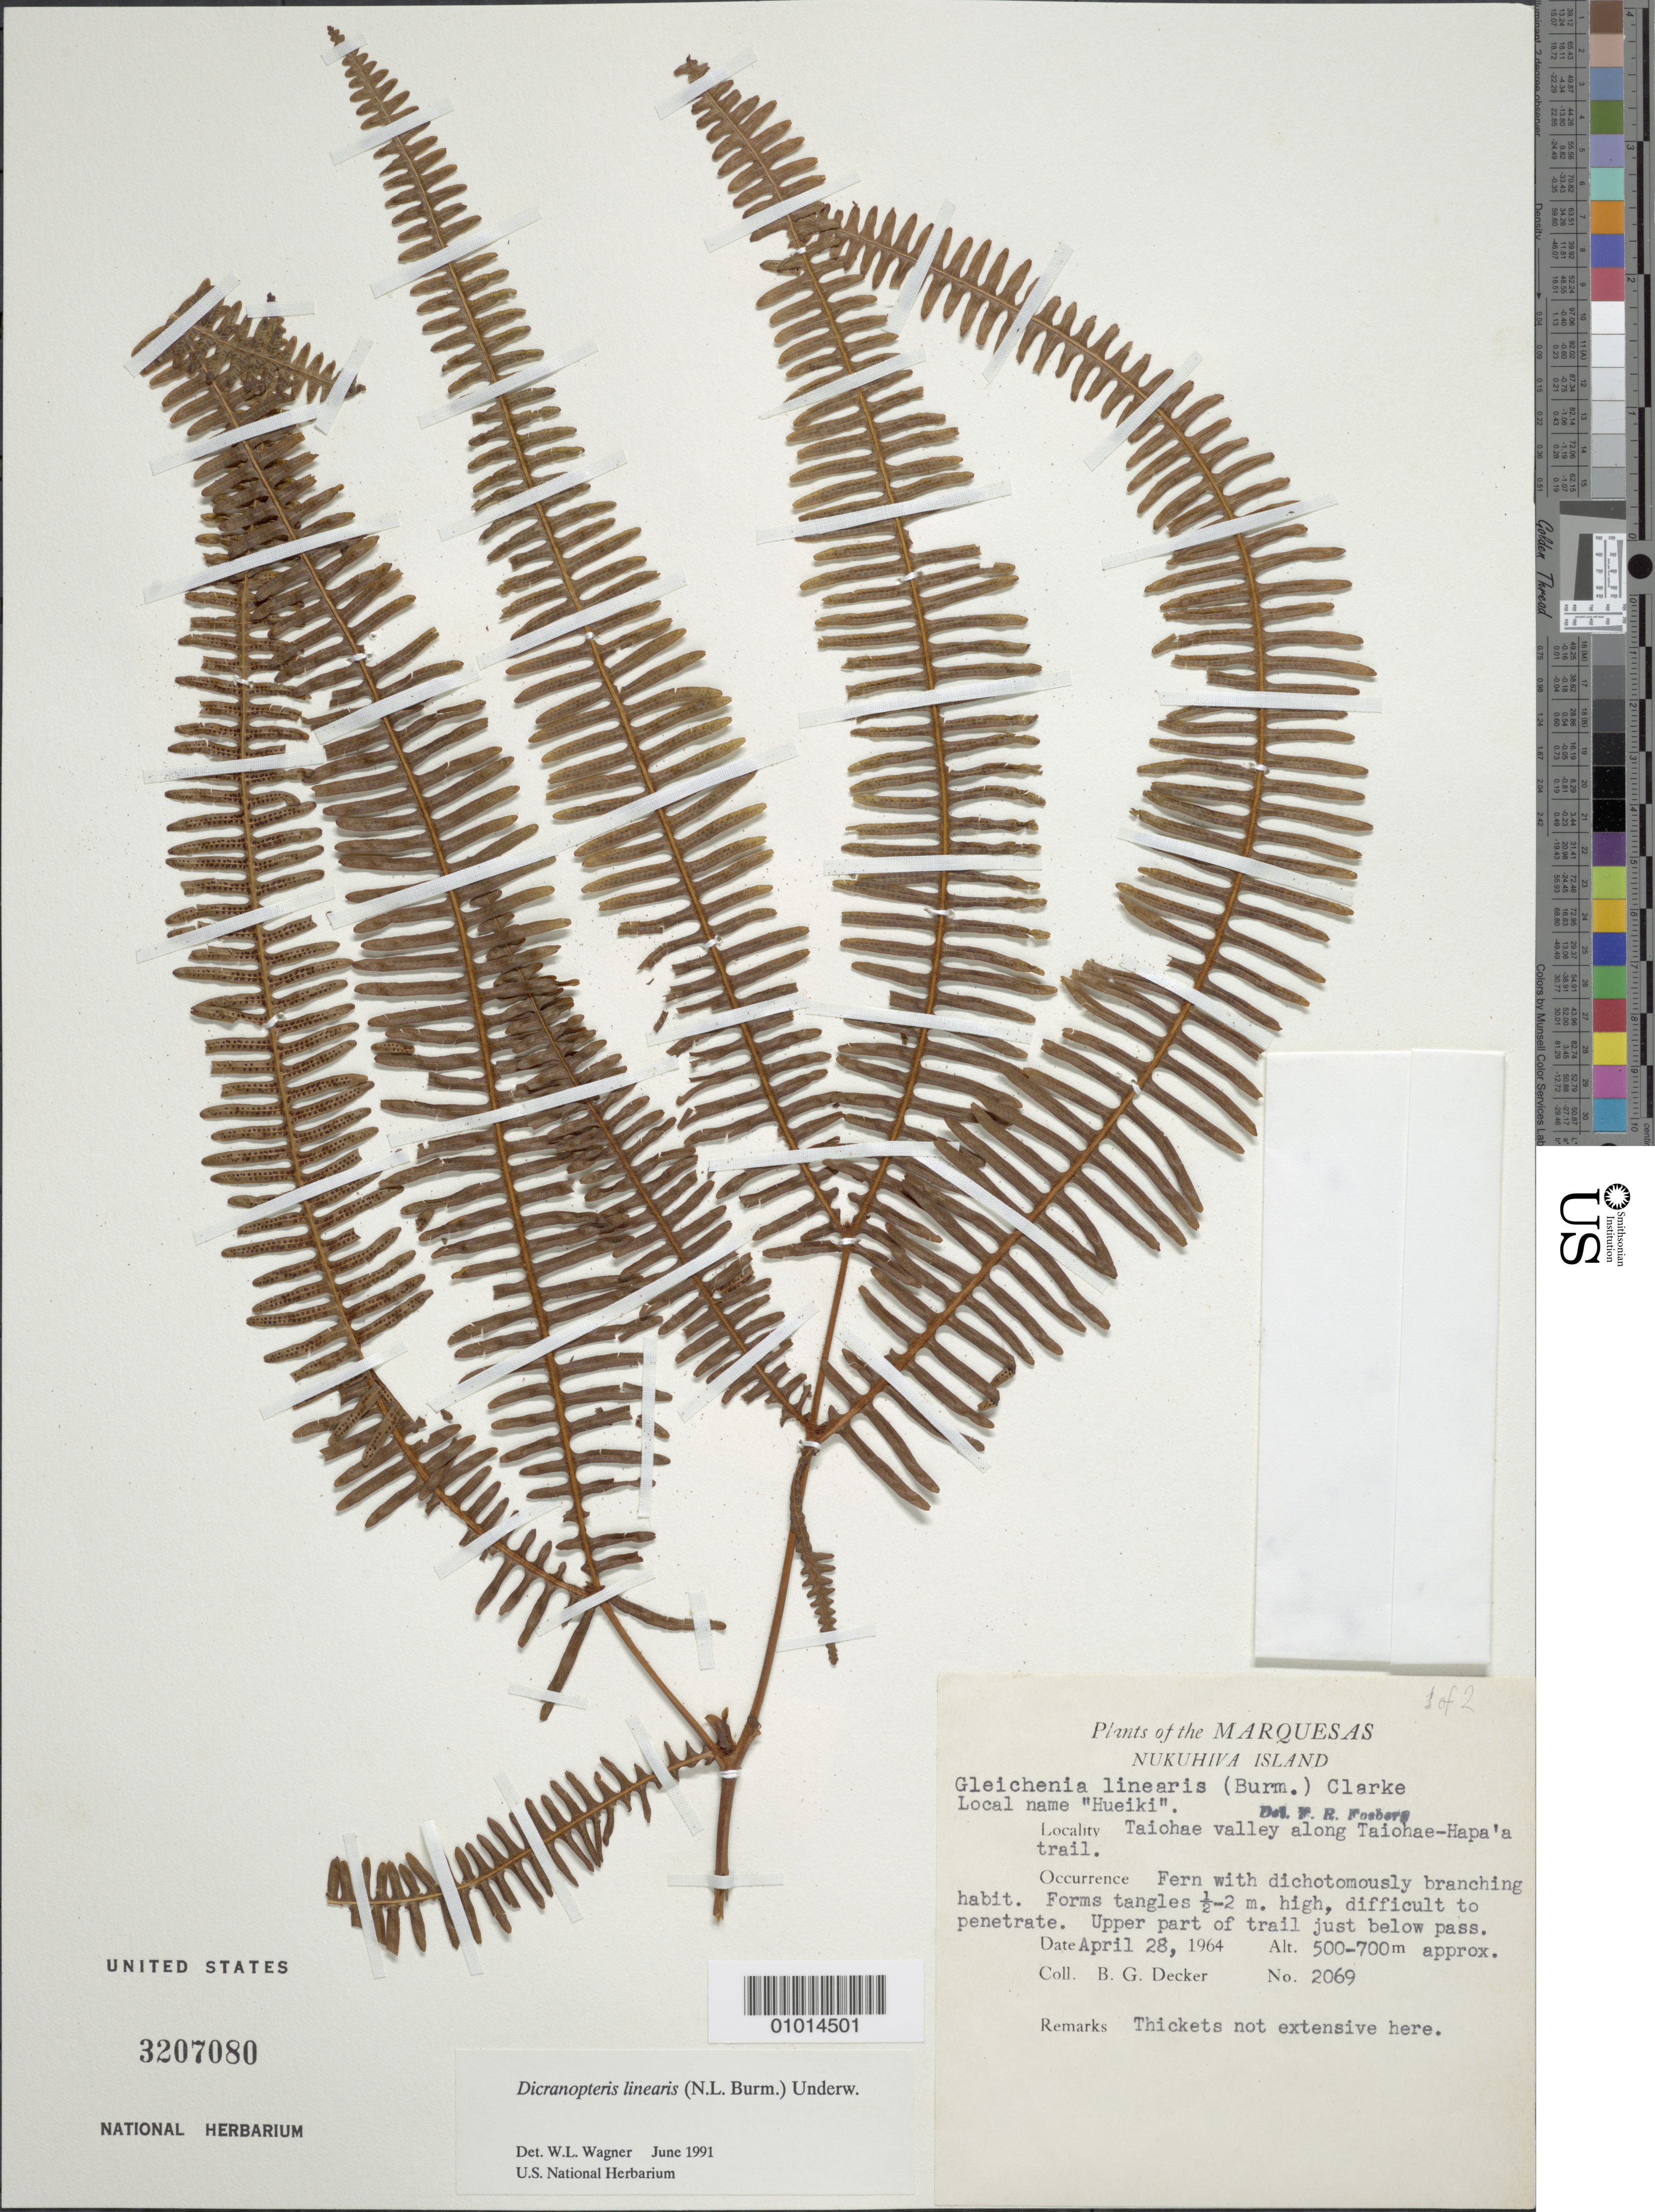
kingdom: Plantae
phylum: Tracheophyta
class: Polypodiopsida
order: Gleicheniales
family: Gleicheniaceae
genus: Dicranopteris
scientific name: Dicranopteris linearis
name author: (Burm. f.) Underw.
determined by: Wagner, W. L., (BOT), Smithsonian Institution - National Museum of Natural History (UNITED STATES)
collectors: B. G. Decker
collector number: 2069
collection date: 1964-04-28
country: French Polynesia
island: Nuku Hiva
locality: Taiohae Valley along Taiohae-Hapa'a Trail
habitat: Upper part of trail just below pass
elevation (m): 500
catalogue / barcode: US 3207080